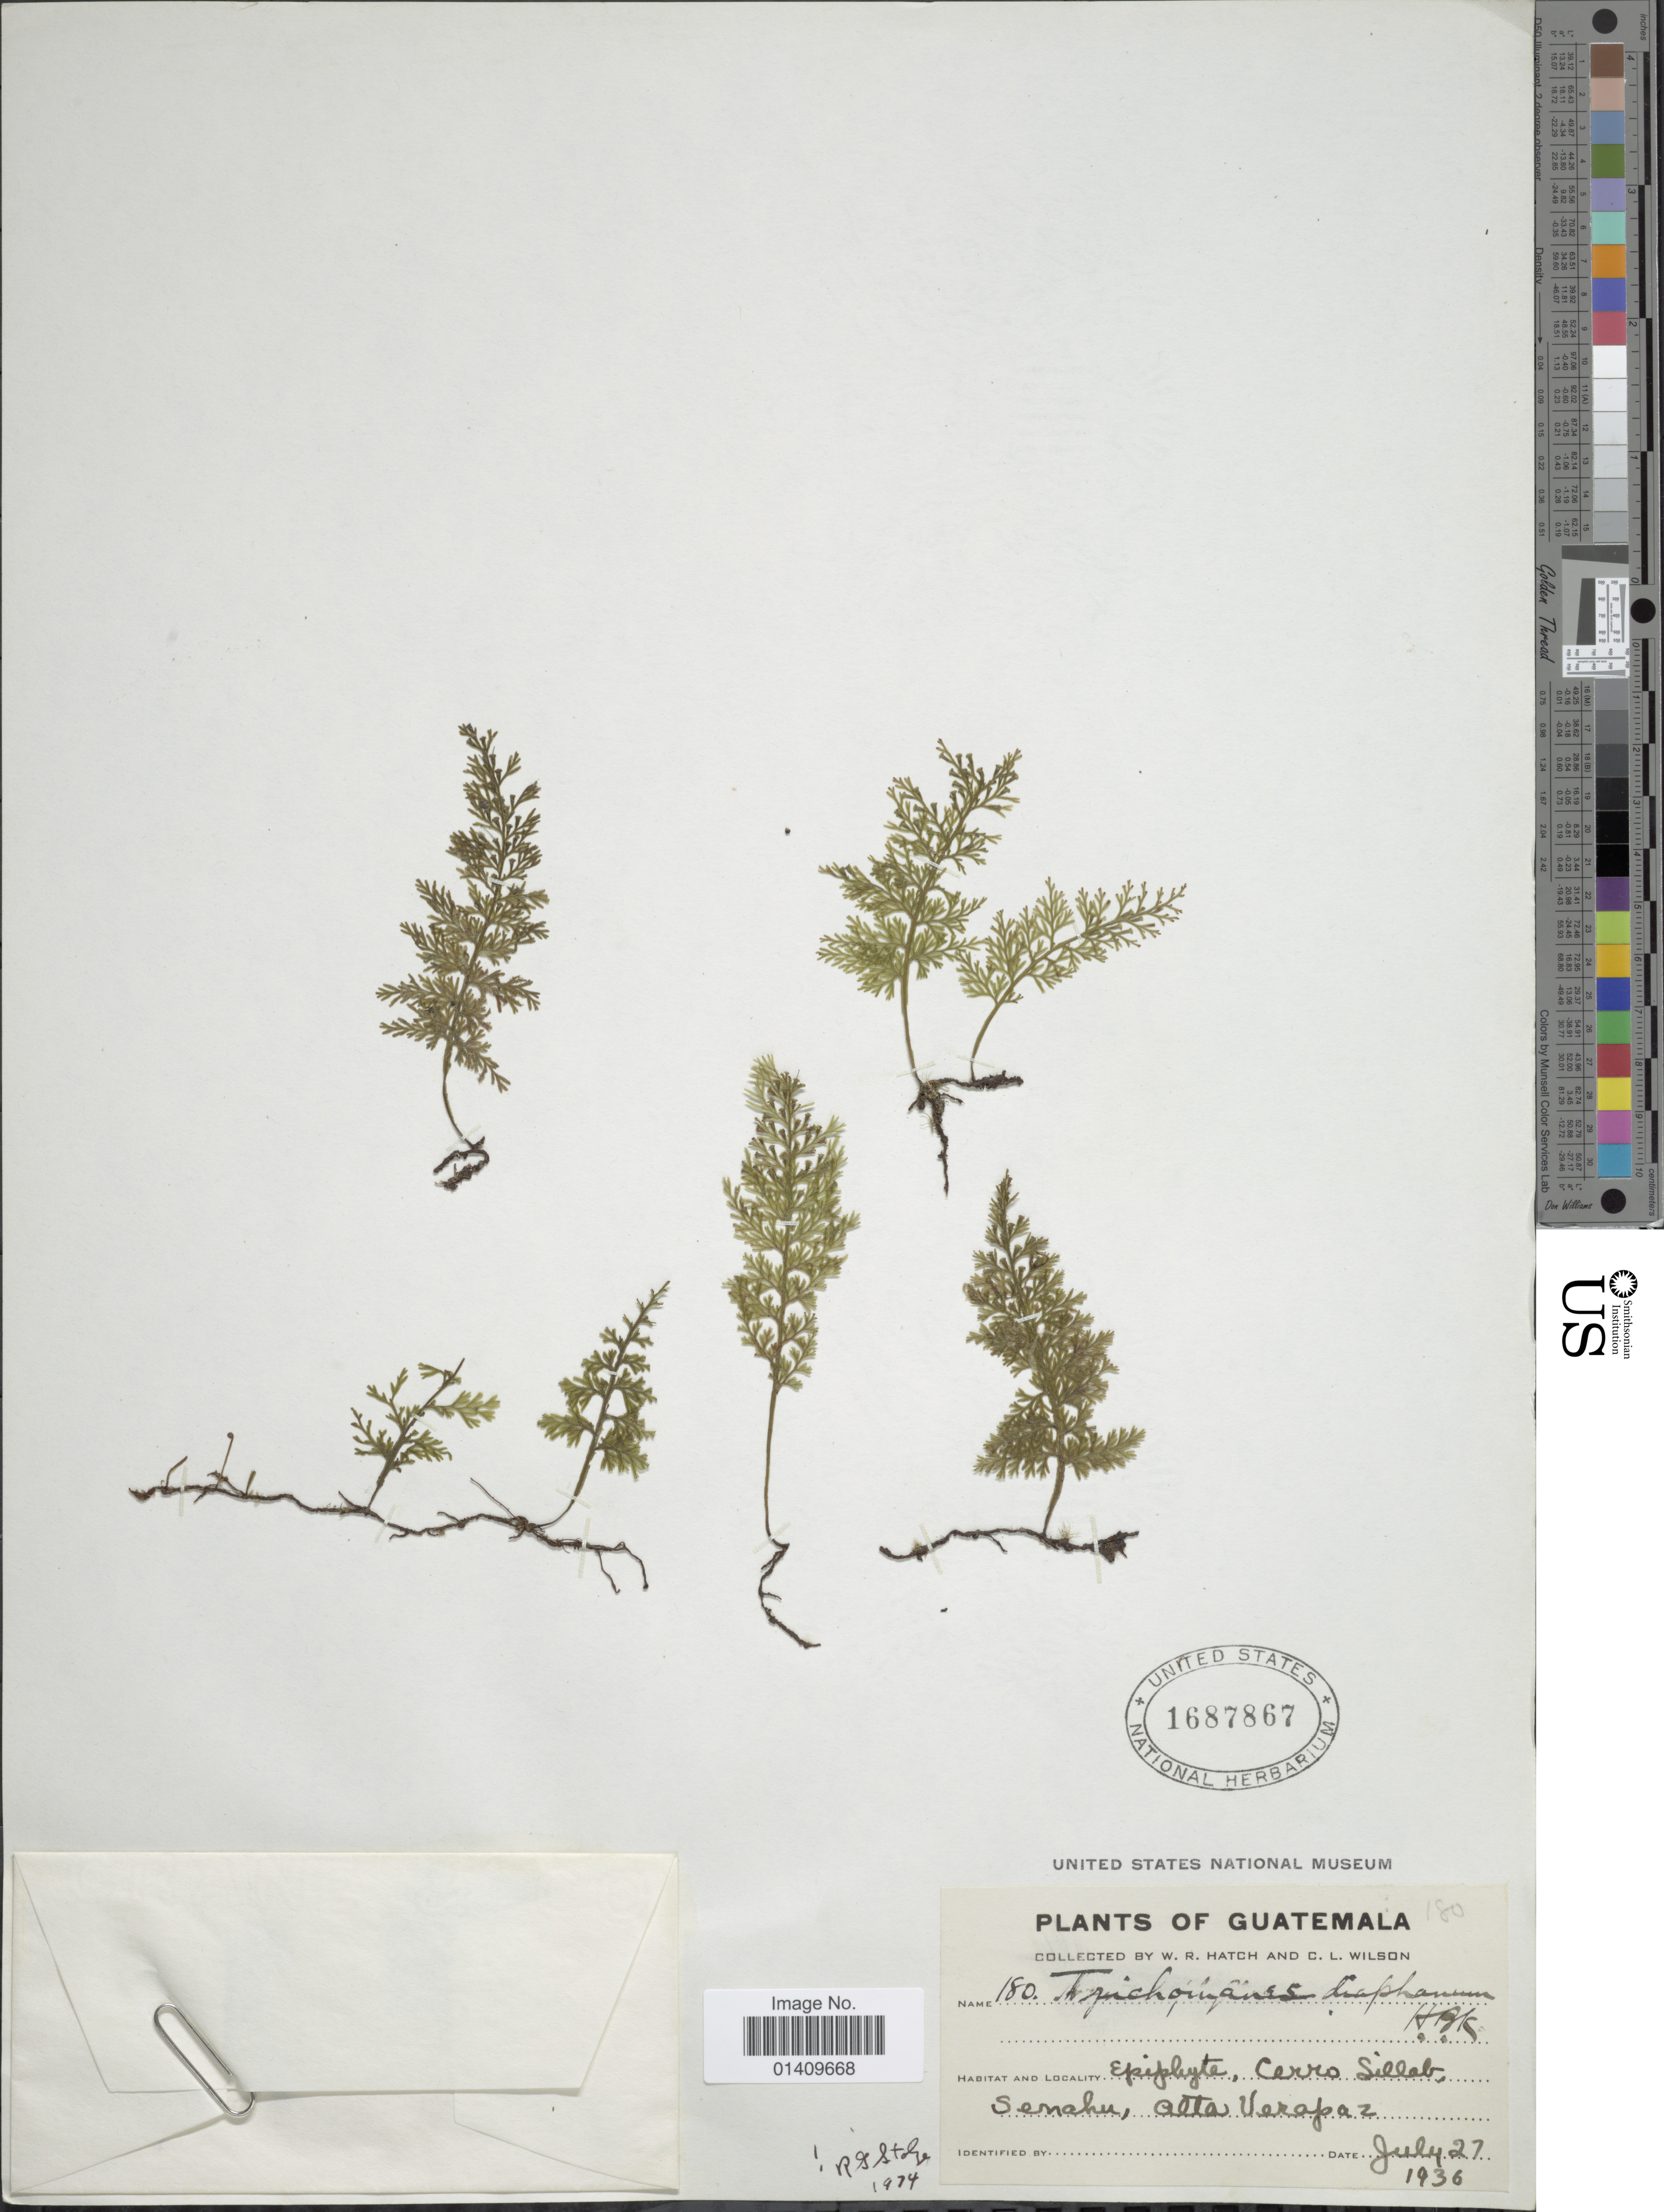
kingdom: Plantae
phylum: Tracheophyta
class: Polypodiopsida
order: Hymenophyllales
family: Hymenophyllaceae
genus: Polyphlebium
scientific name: Polyphlebium diaphanum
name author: (Kunth) Ebihara & Dubuisson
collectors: W. Hatch & C. L. Wilson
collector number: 180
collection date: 1936-07-27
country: Guatemala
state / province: Alta Verapaz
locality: Cerro Sillab Senahu alta Verapaz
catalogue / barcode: US 1687867